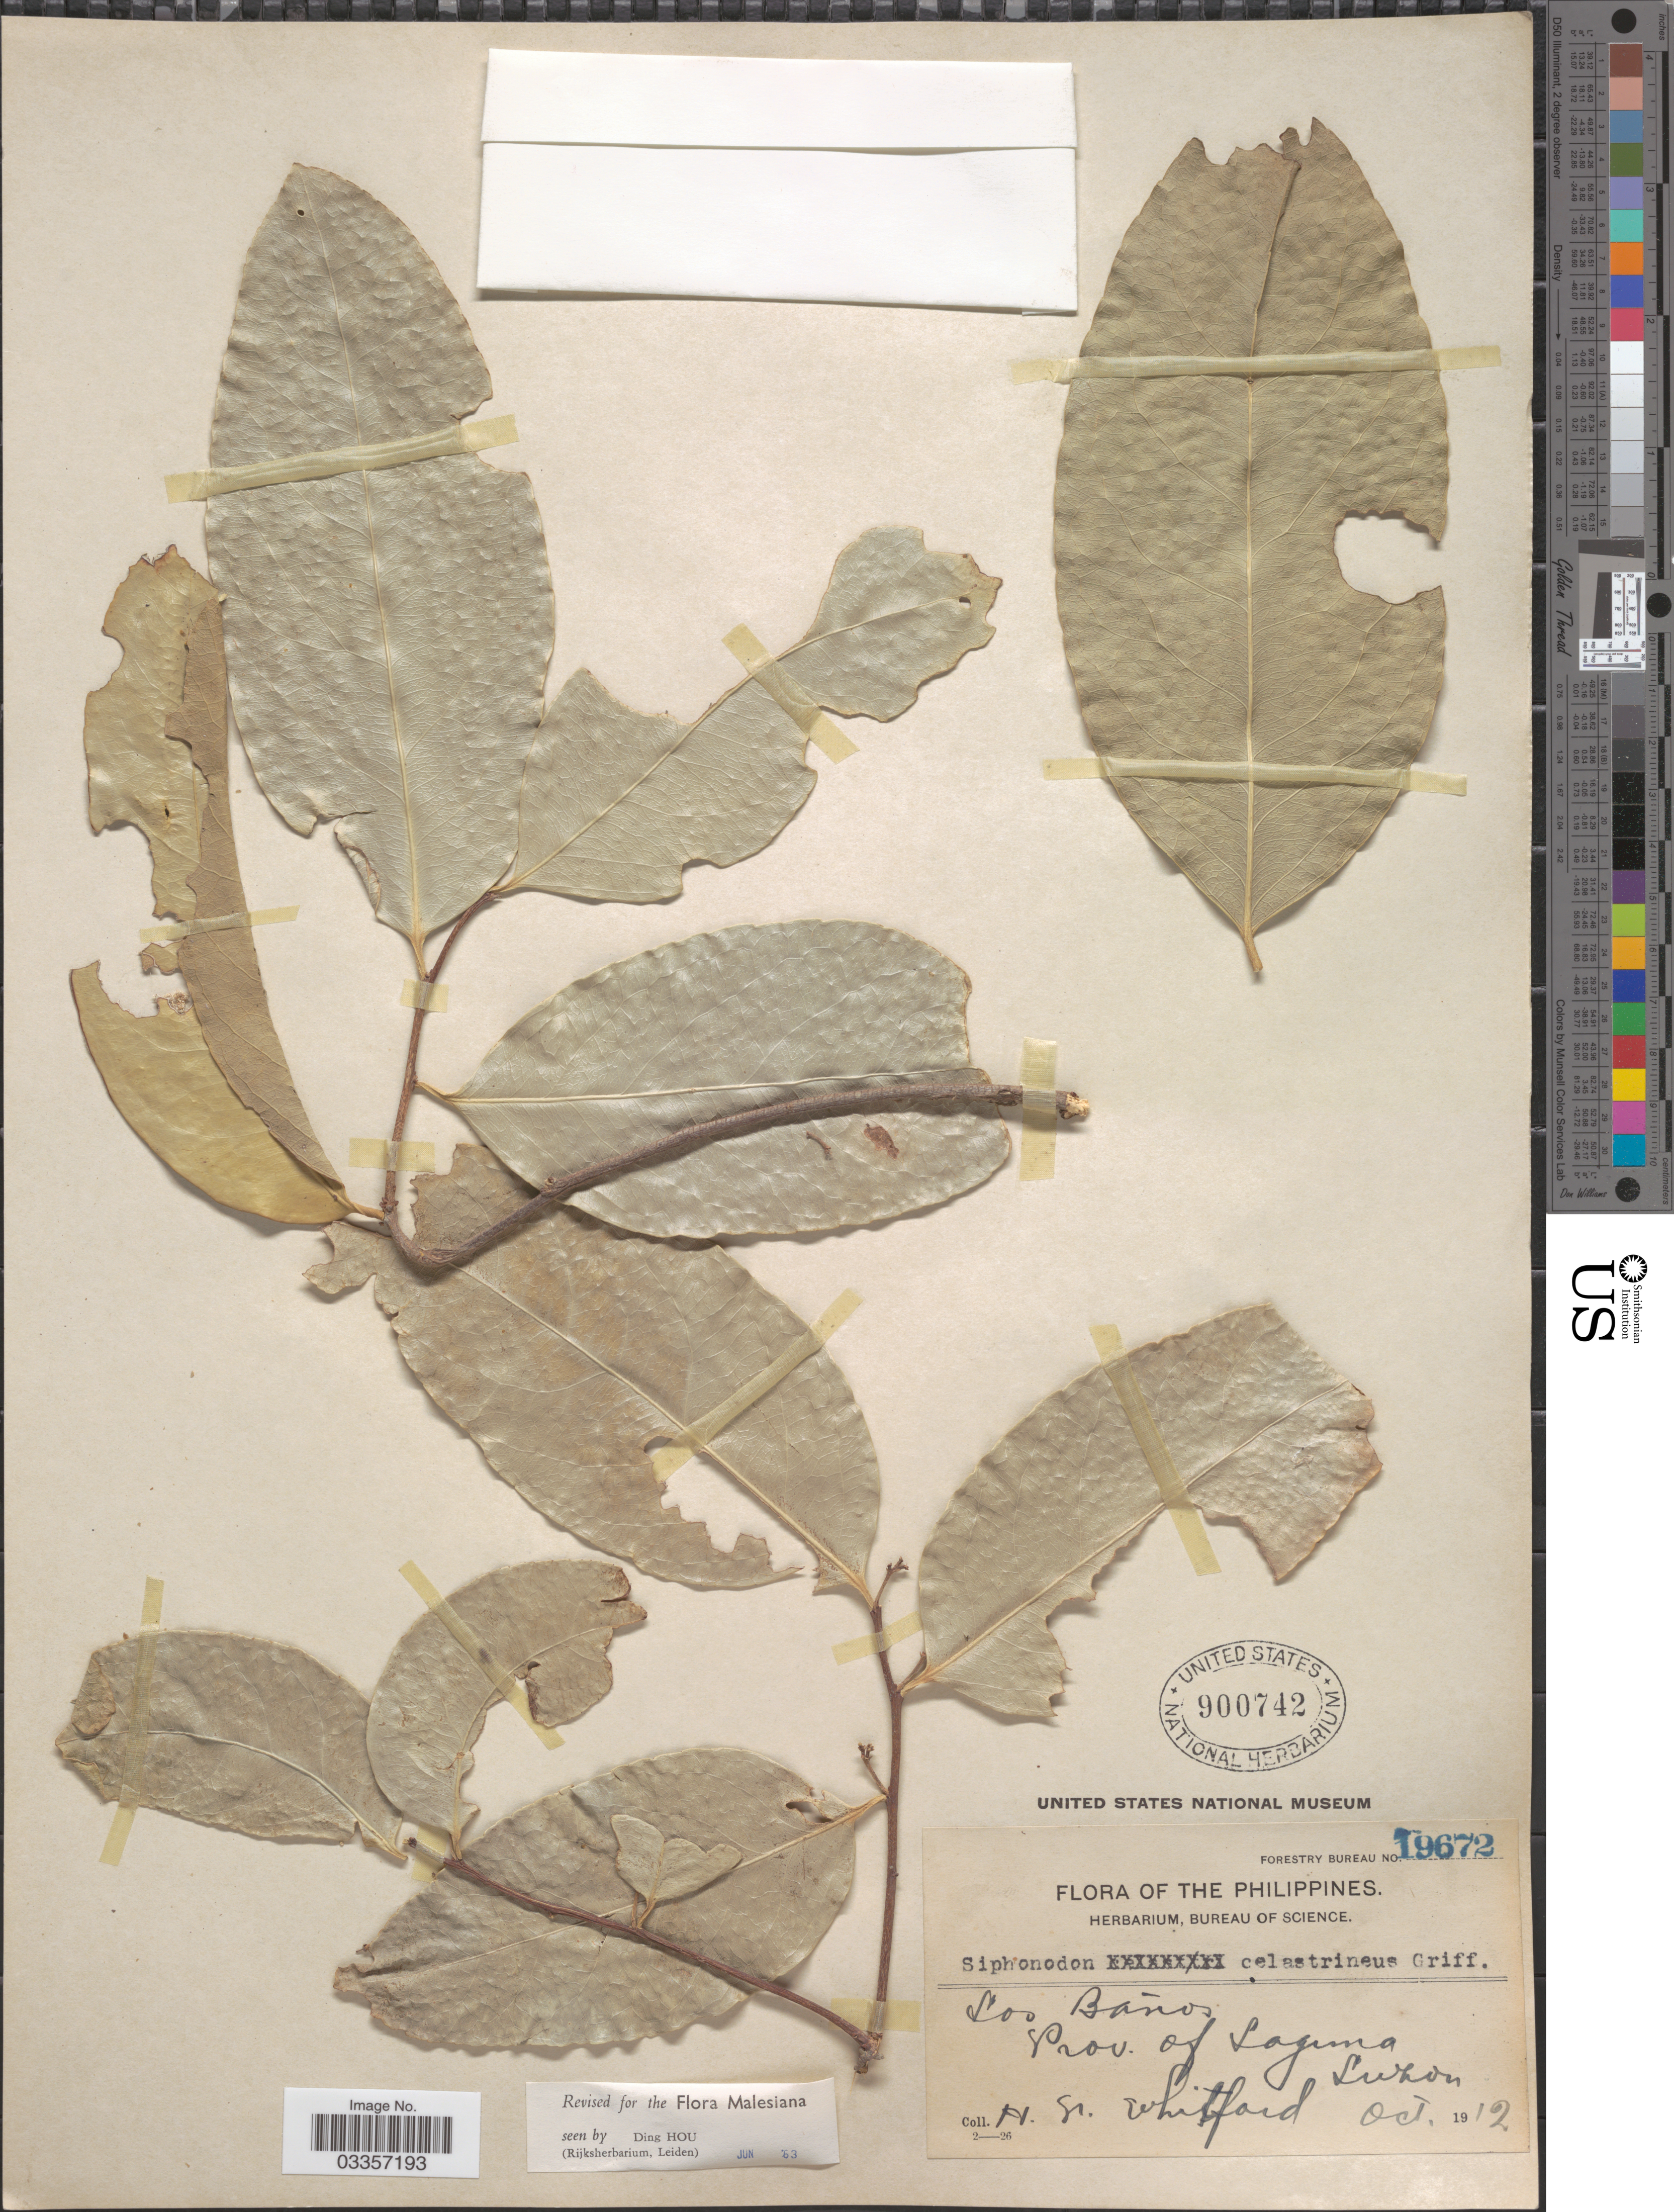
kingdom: Plantae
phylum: Tracheophyta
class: Magnoliopsida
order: Celastrales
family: Celastraceae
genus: Siphonodon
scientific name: Siphonodon celastrineus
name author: Griff.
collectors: H. N. Whitford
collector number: Forestry Bureau 19672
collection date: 1912-10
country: Philippines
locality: Los Baños, Prov. of Laguna, Luzon.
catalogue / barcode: US 900742